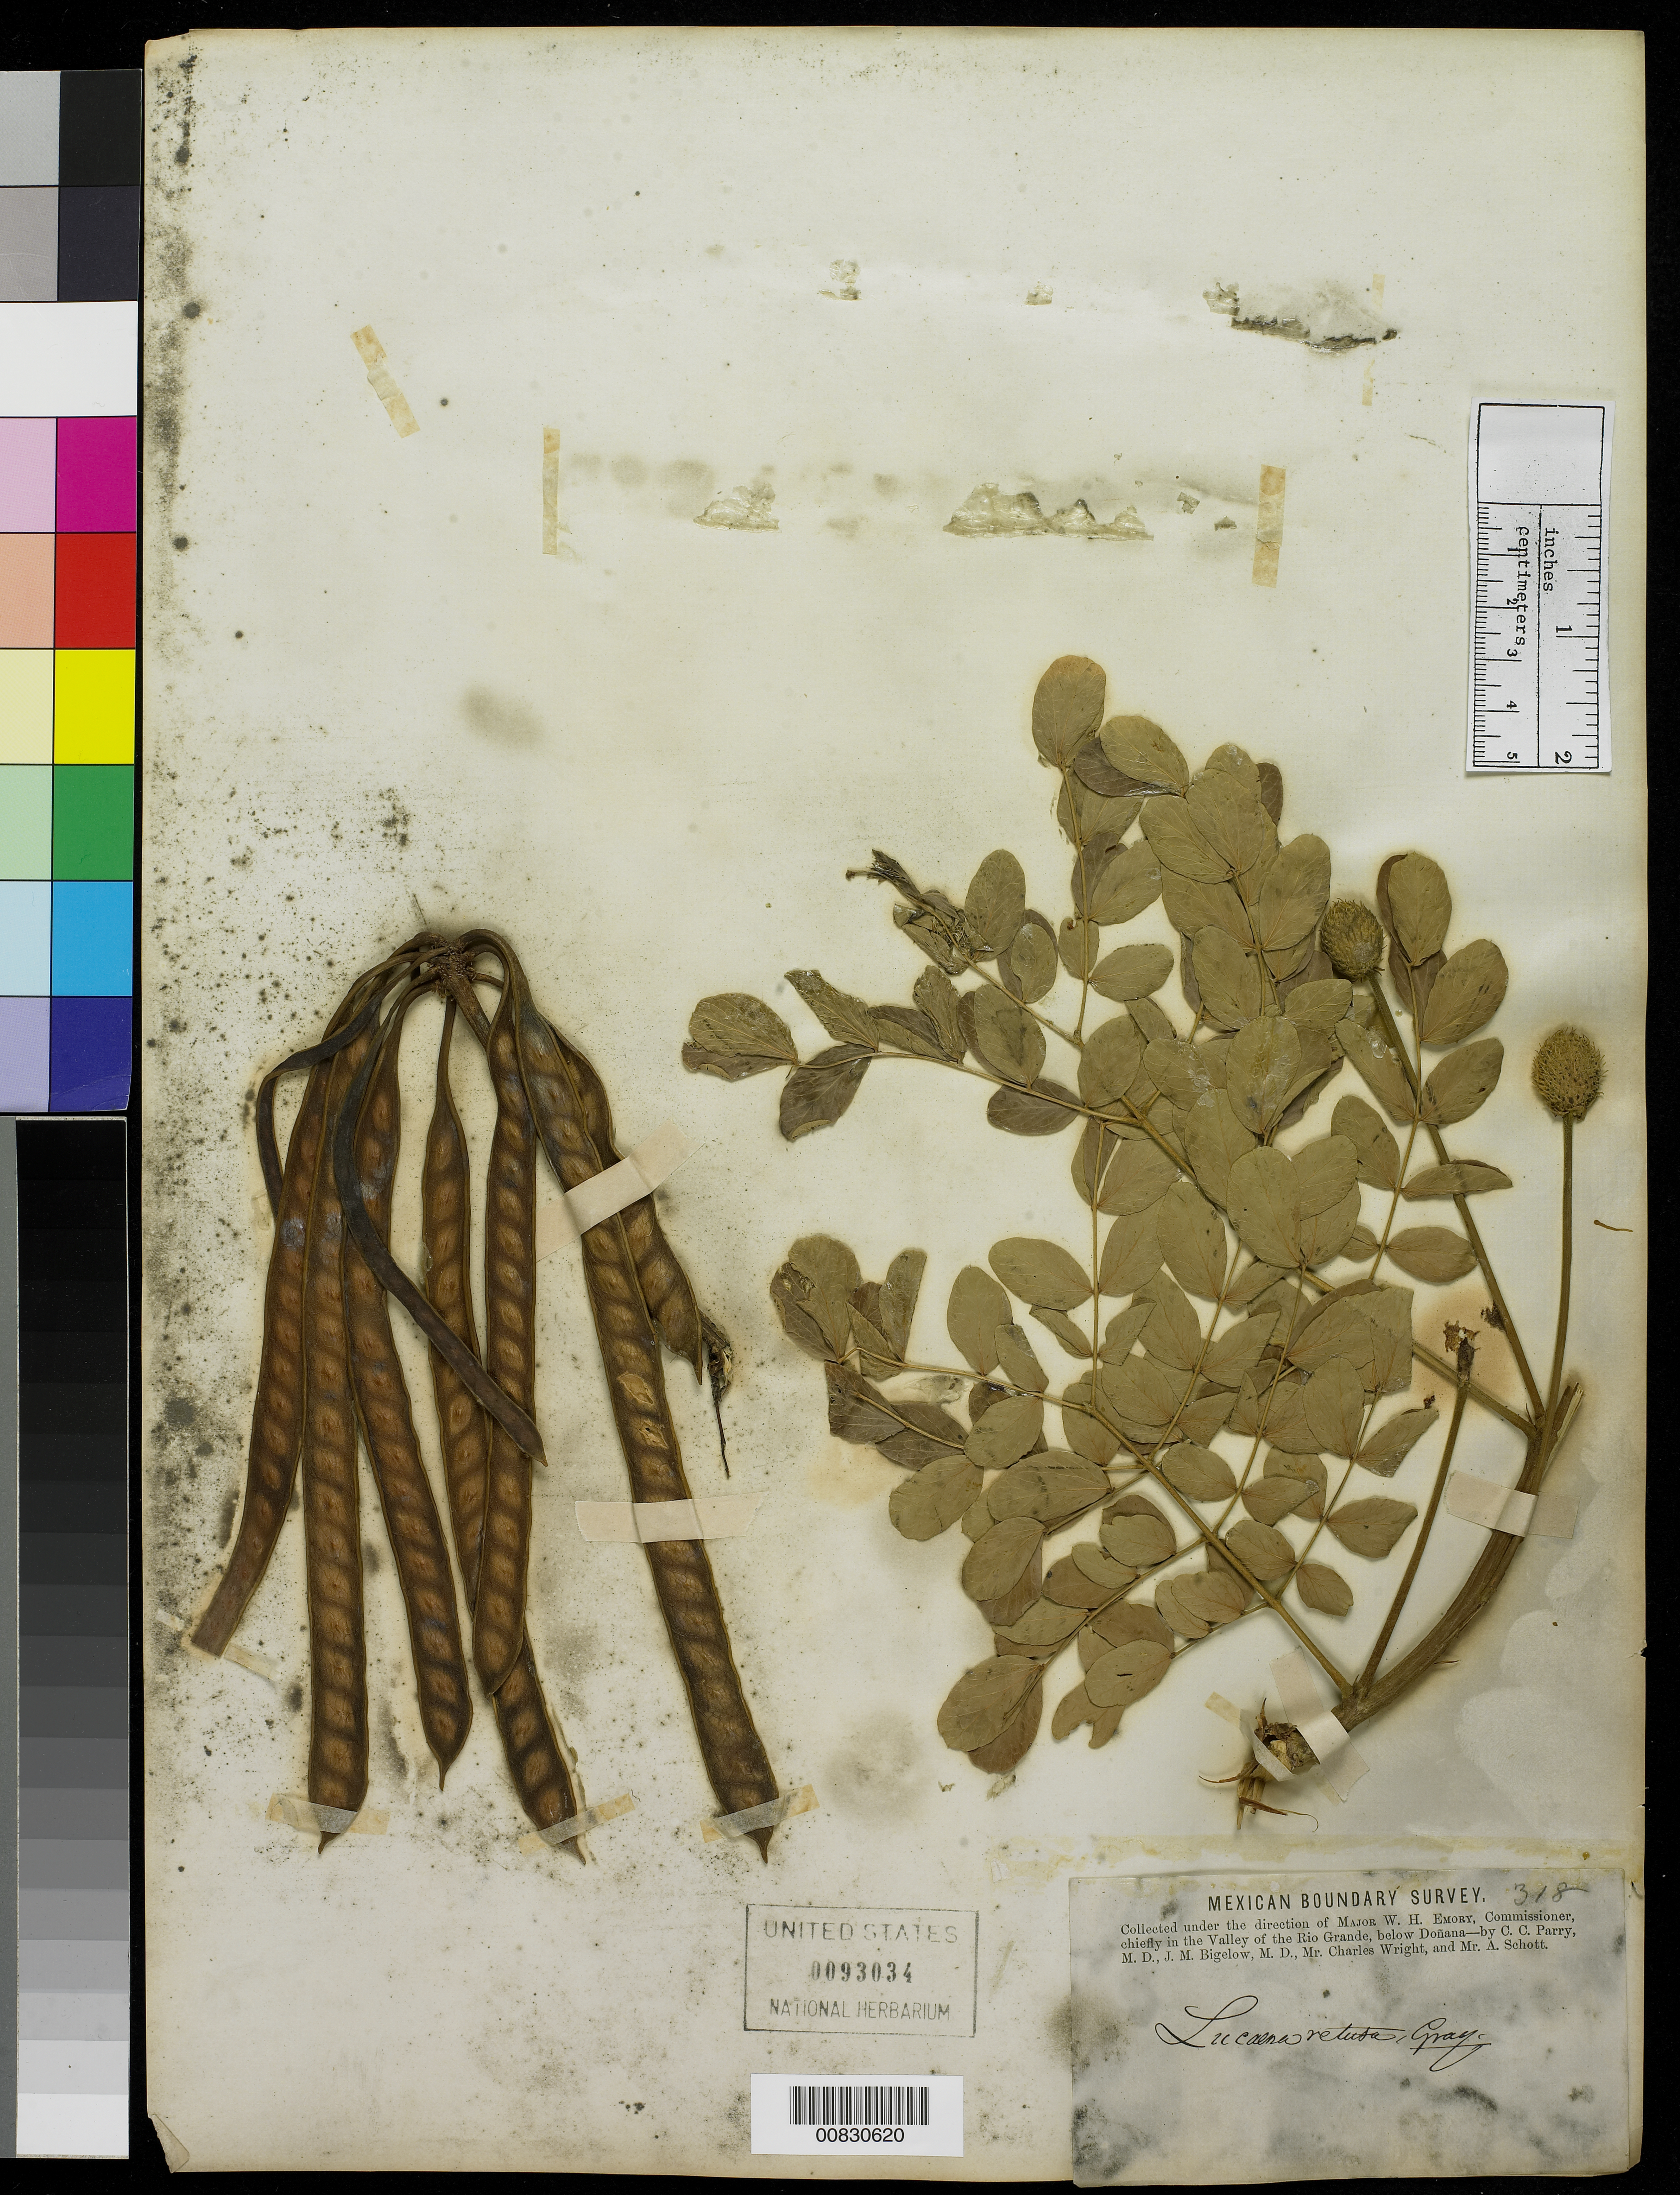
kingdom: Plantae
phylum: Tracheophyta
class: Magnoliopsida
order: Fabales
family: Fabaceae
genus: Leucaena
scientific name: Leucaena retusa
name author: Benth. in A. Gray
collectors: C. C. Parry, J. M. Bigelow, C. Wright & A. C. V. Schott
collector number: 318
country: United States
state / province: New Mexico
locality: Valley of the Rio Grande, below Doñana, New Mexico.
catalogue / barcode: US 93034